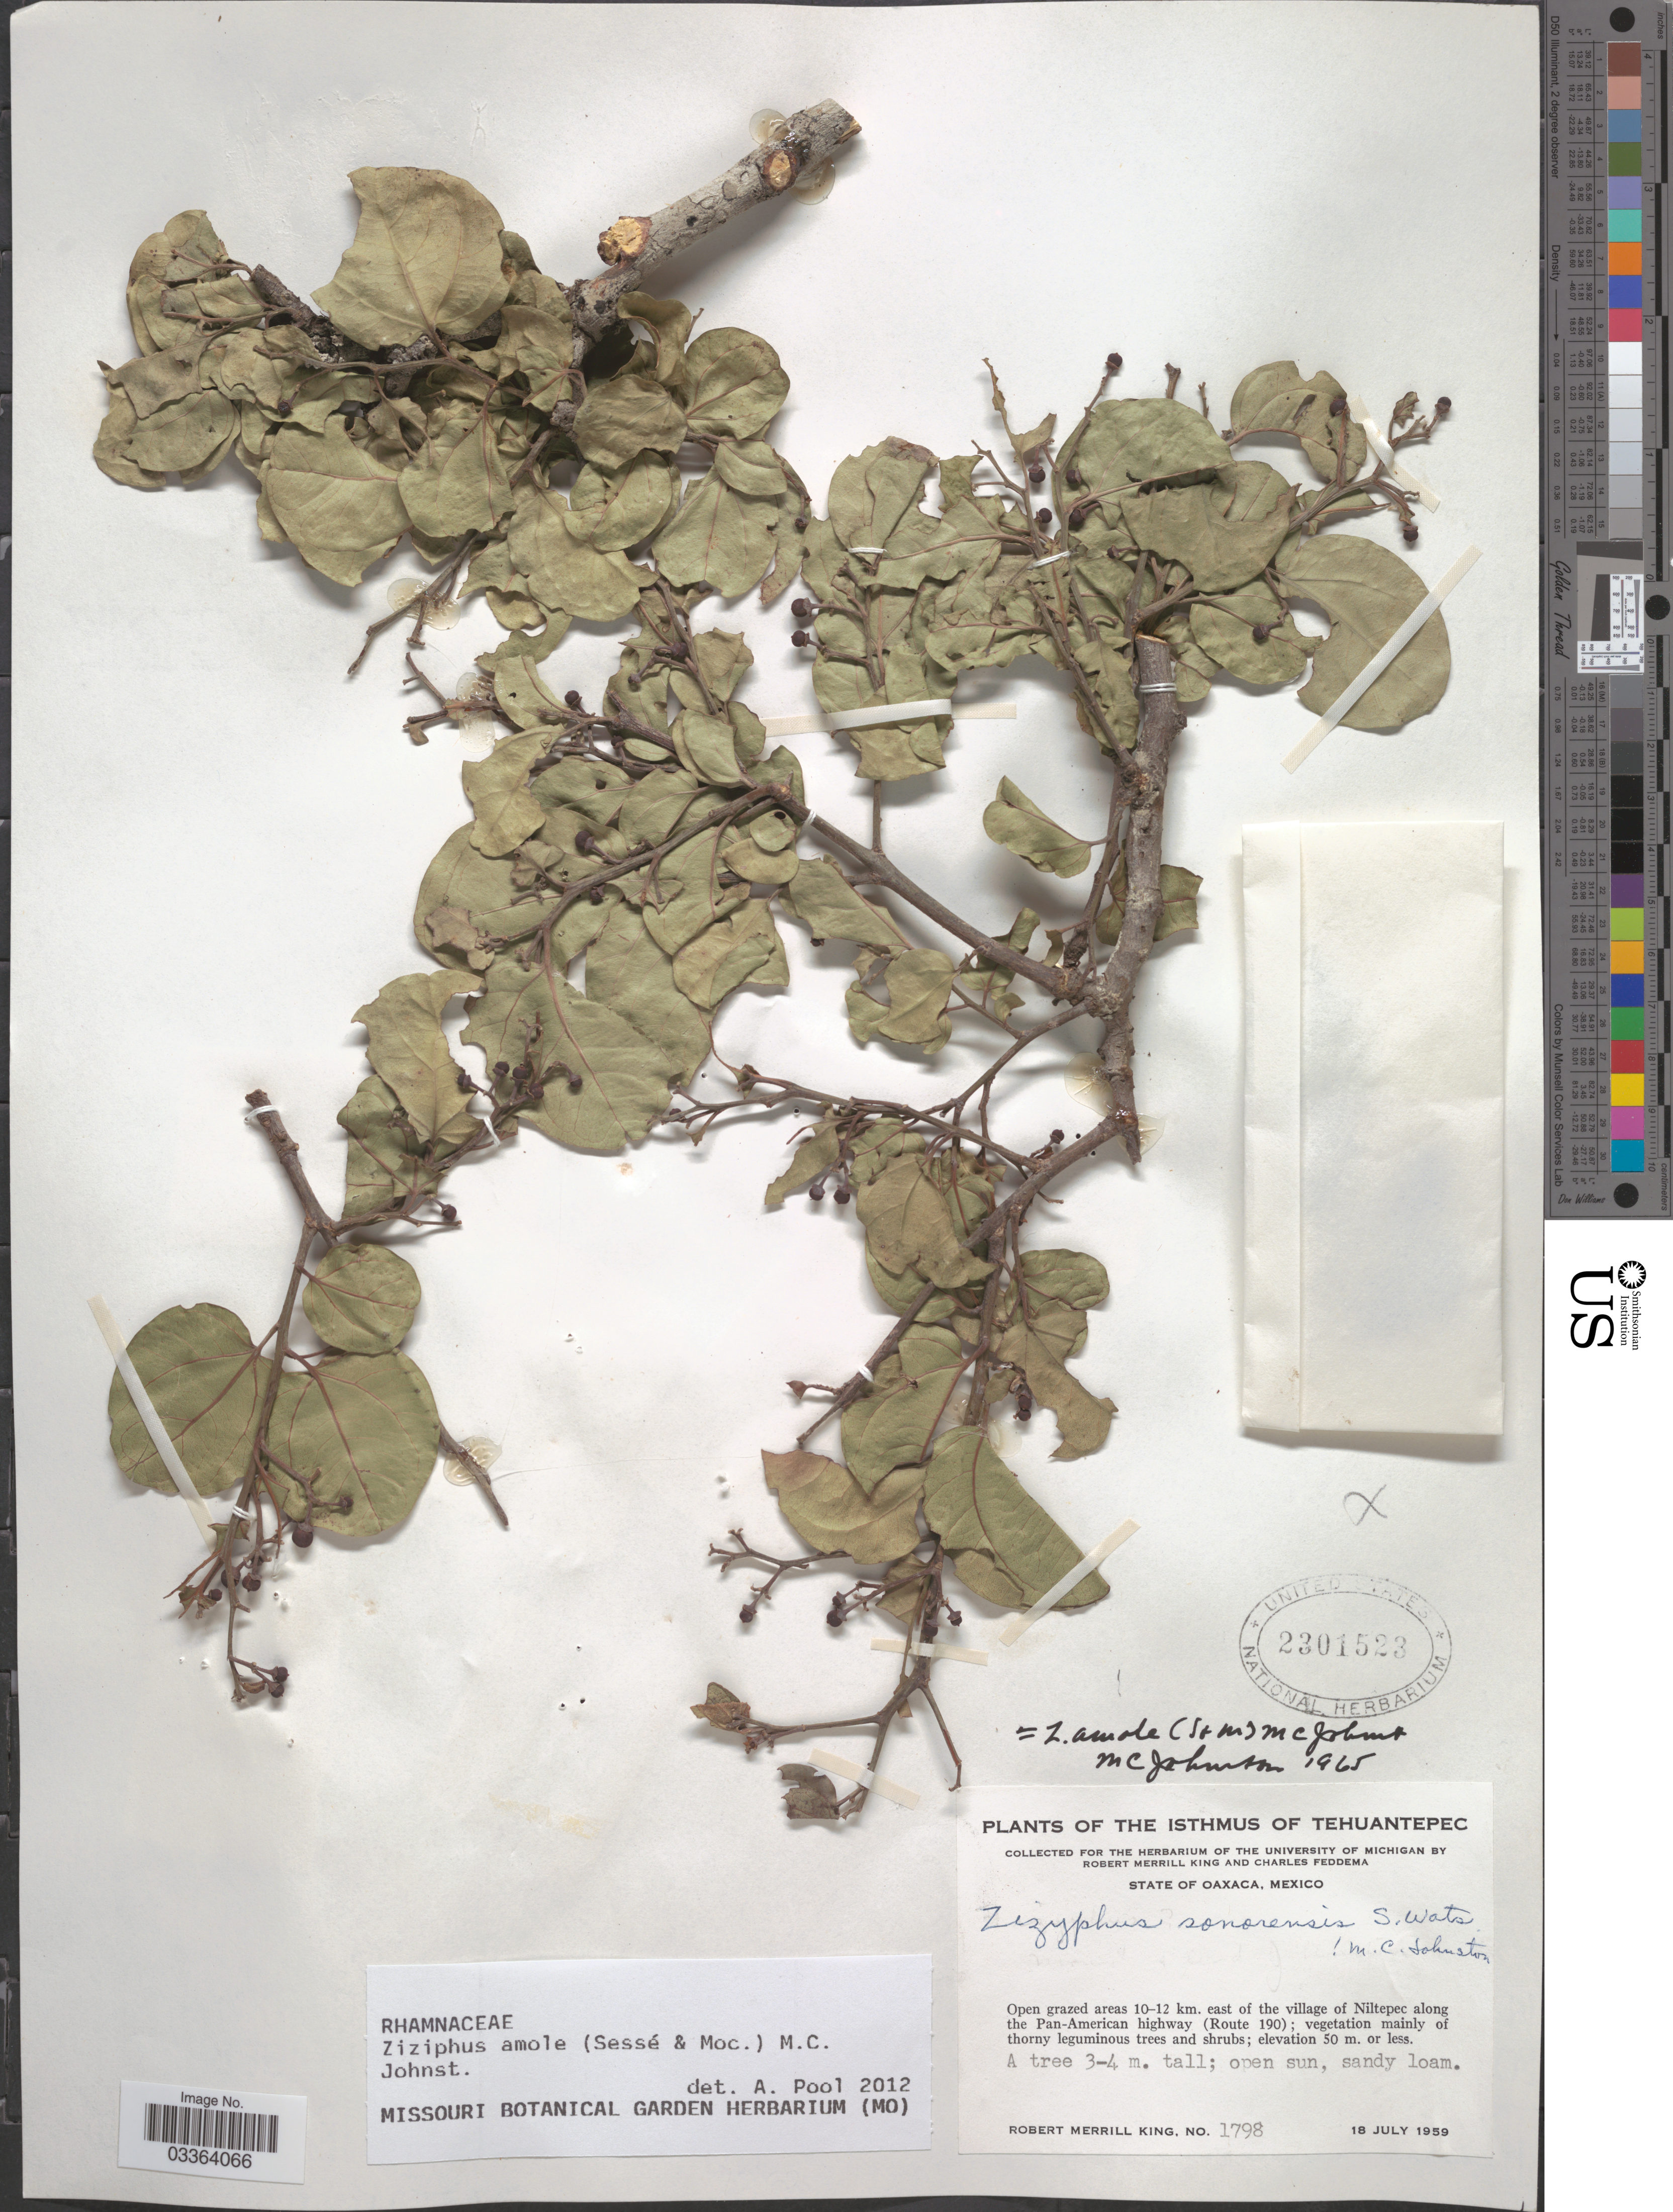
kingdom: Plantae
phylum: Tracheophyta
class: Magnoliopsida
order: Rosales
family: Rhamnaceae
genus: Sarcomphalus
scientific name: Sarcomphalus amole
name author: (Sessé & Moc.) Hauenschild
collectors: R. M. King & C. Feddema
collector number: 1798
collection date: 1959-07-18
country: Mexico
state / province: Oaxaca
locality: The Isthmus of Tehuantepec. Open grazed areas 10-12 km. east of the village of Niltepec along the Pan-American highway (Route 190).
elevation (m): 50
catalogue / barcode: US 2301523